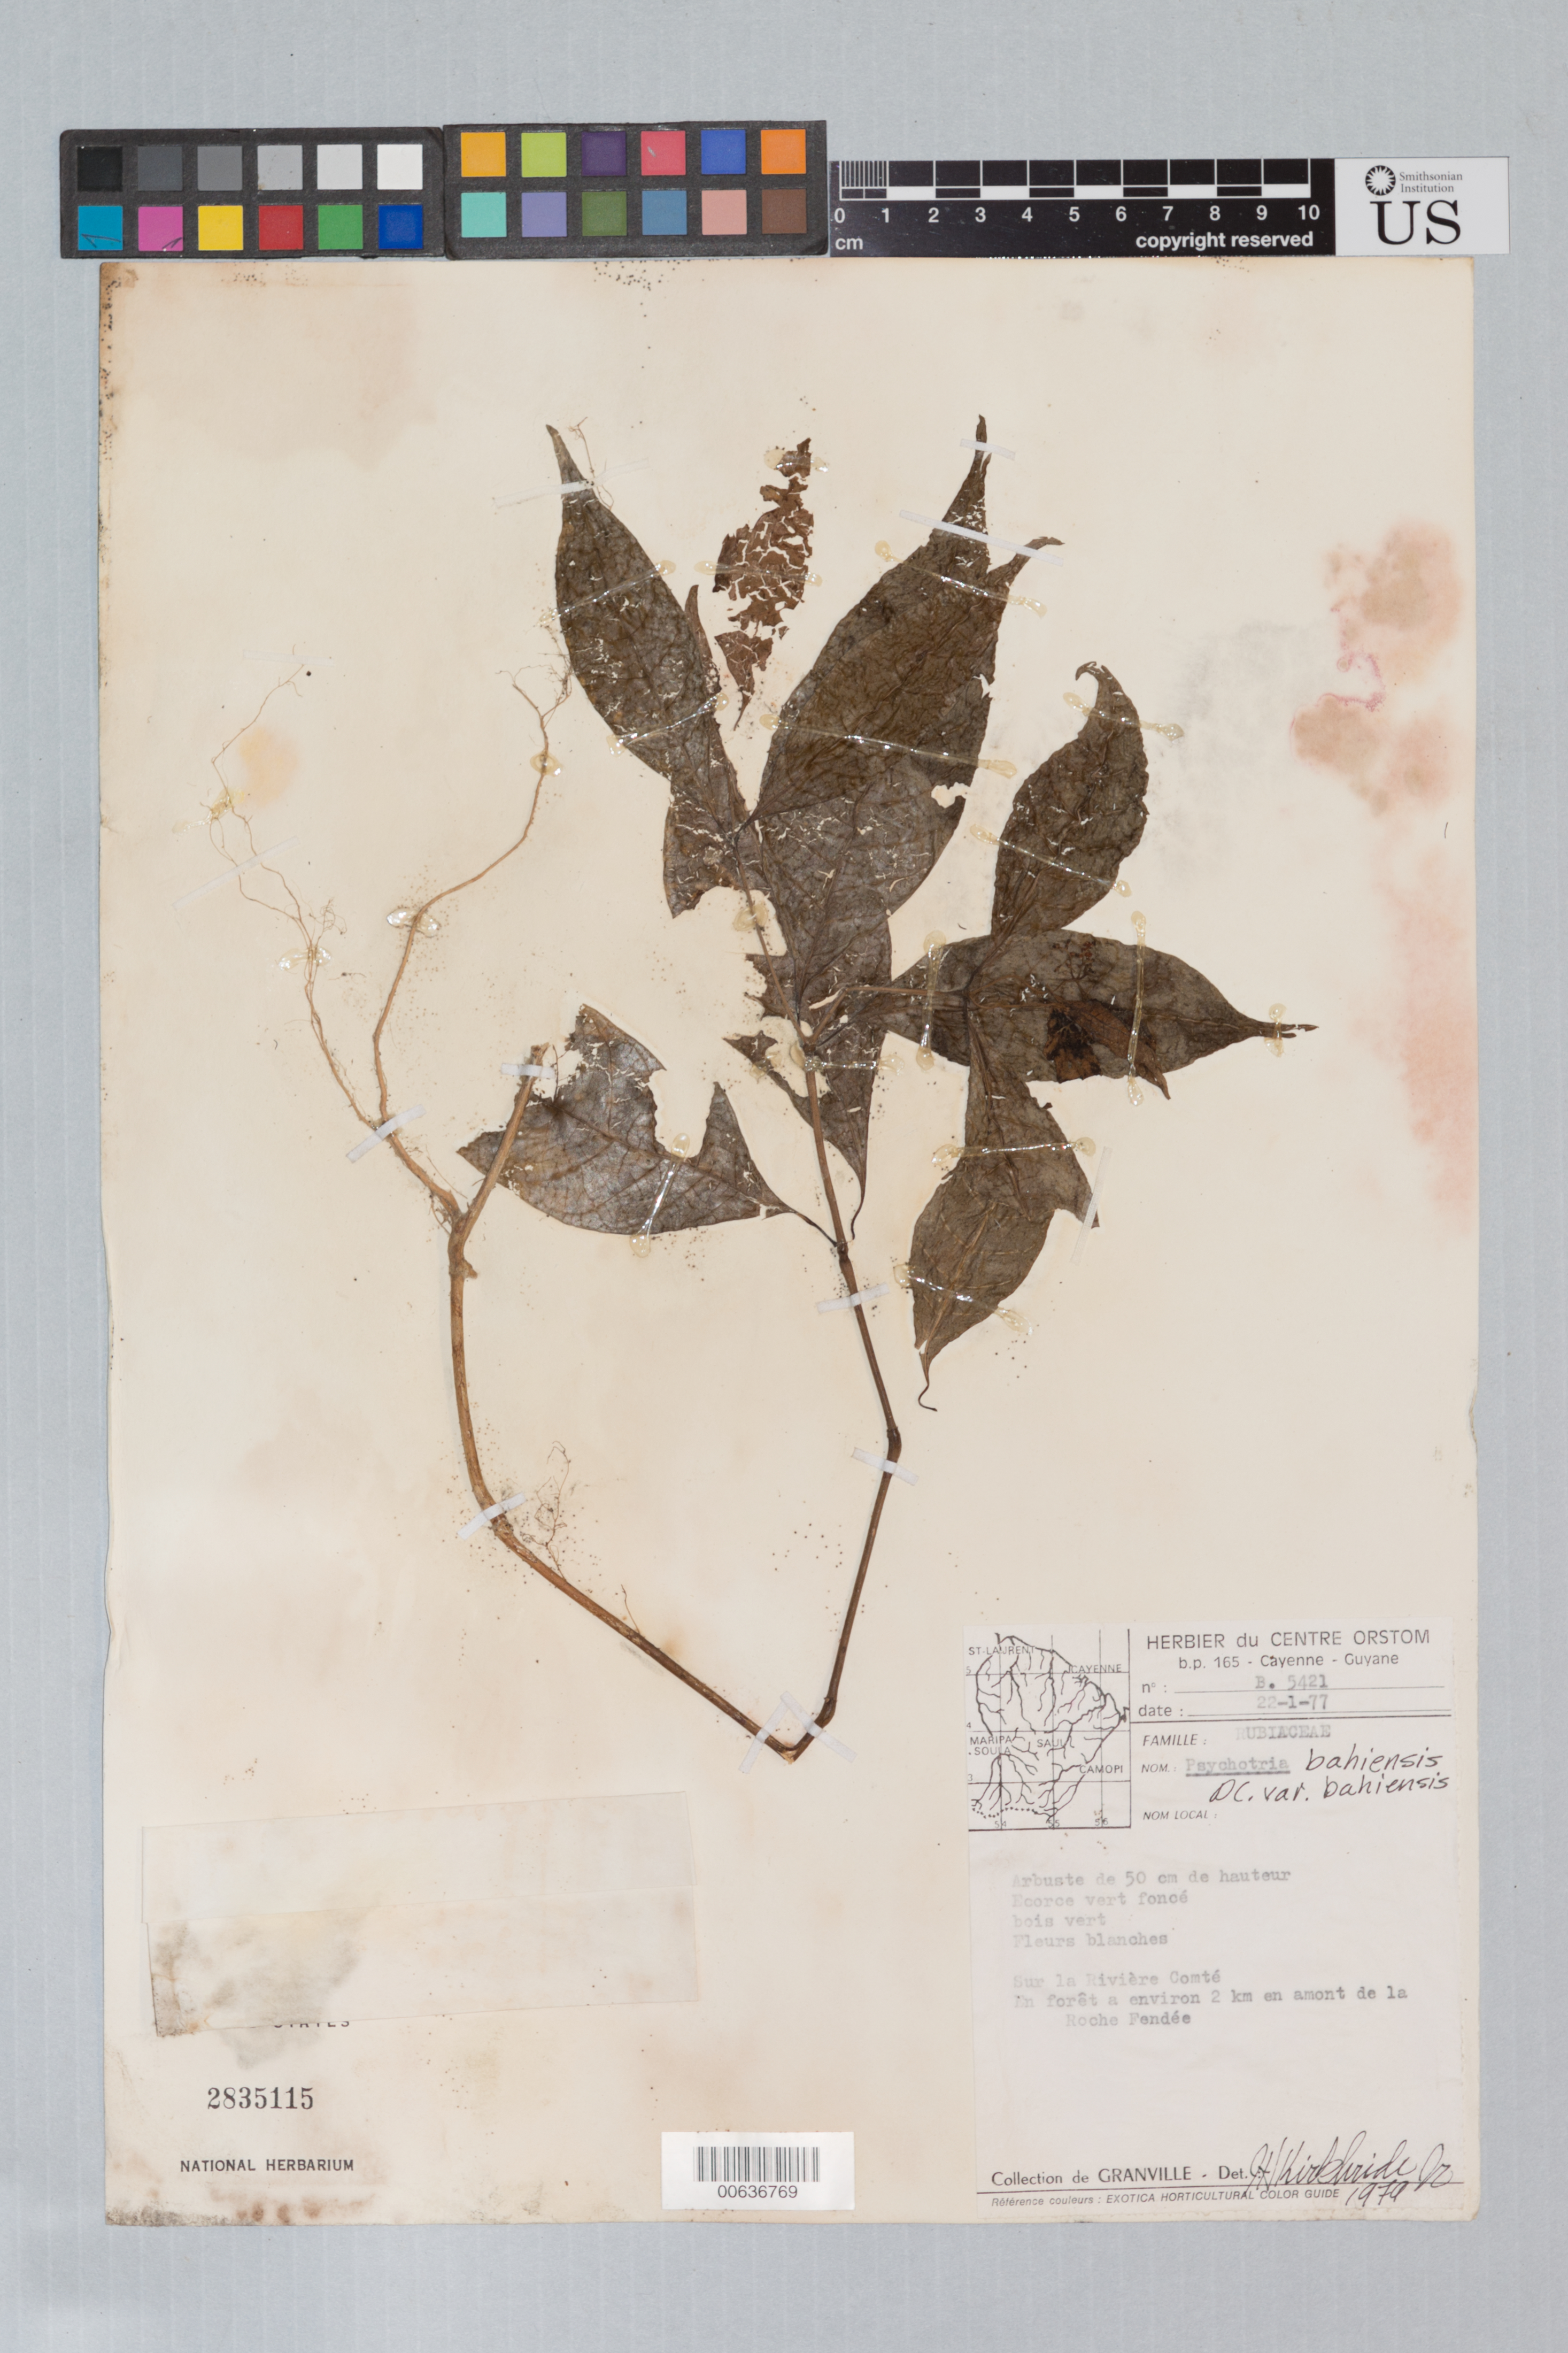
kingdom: Plantae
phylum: Tracheophyta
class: Magnoliopsida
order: Gentianales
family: Rubiaceae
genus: Psychotria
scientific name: Psychotria bahiensis var. bahiensis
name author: DC.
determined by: Kirkbride, J. H.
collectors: J.-J. de Granville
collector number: B 5421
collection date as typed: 22-Jan-77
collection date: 1977-01-22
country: French Guiana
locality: Rivere Comte, environ 2 km apres la Roche Fendee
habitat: Foret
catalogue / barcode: US 2835115